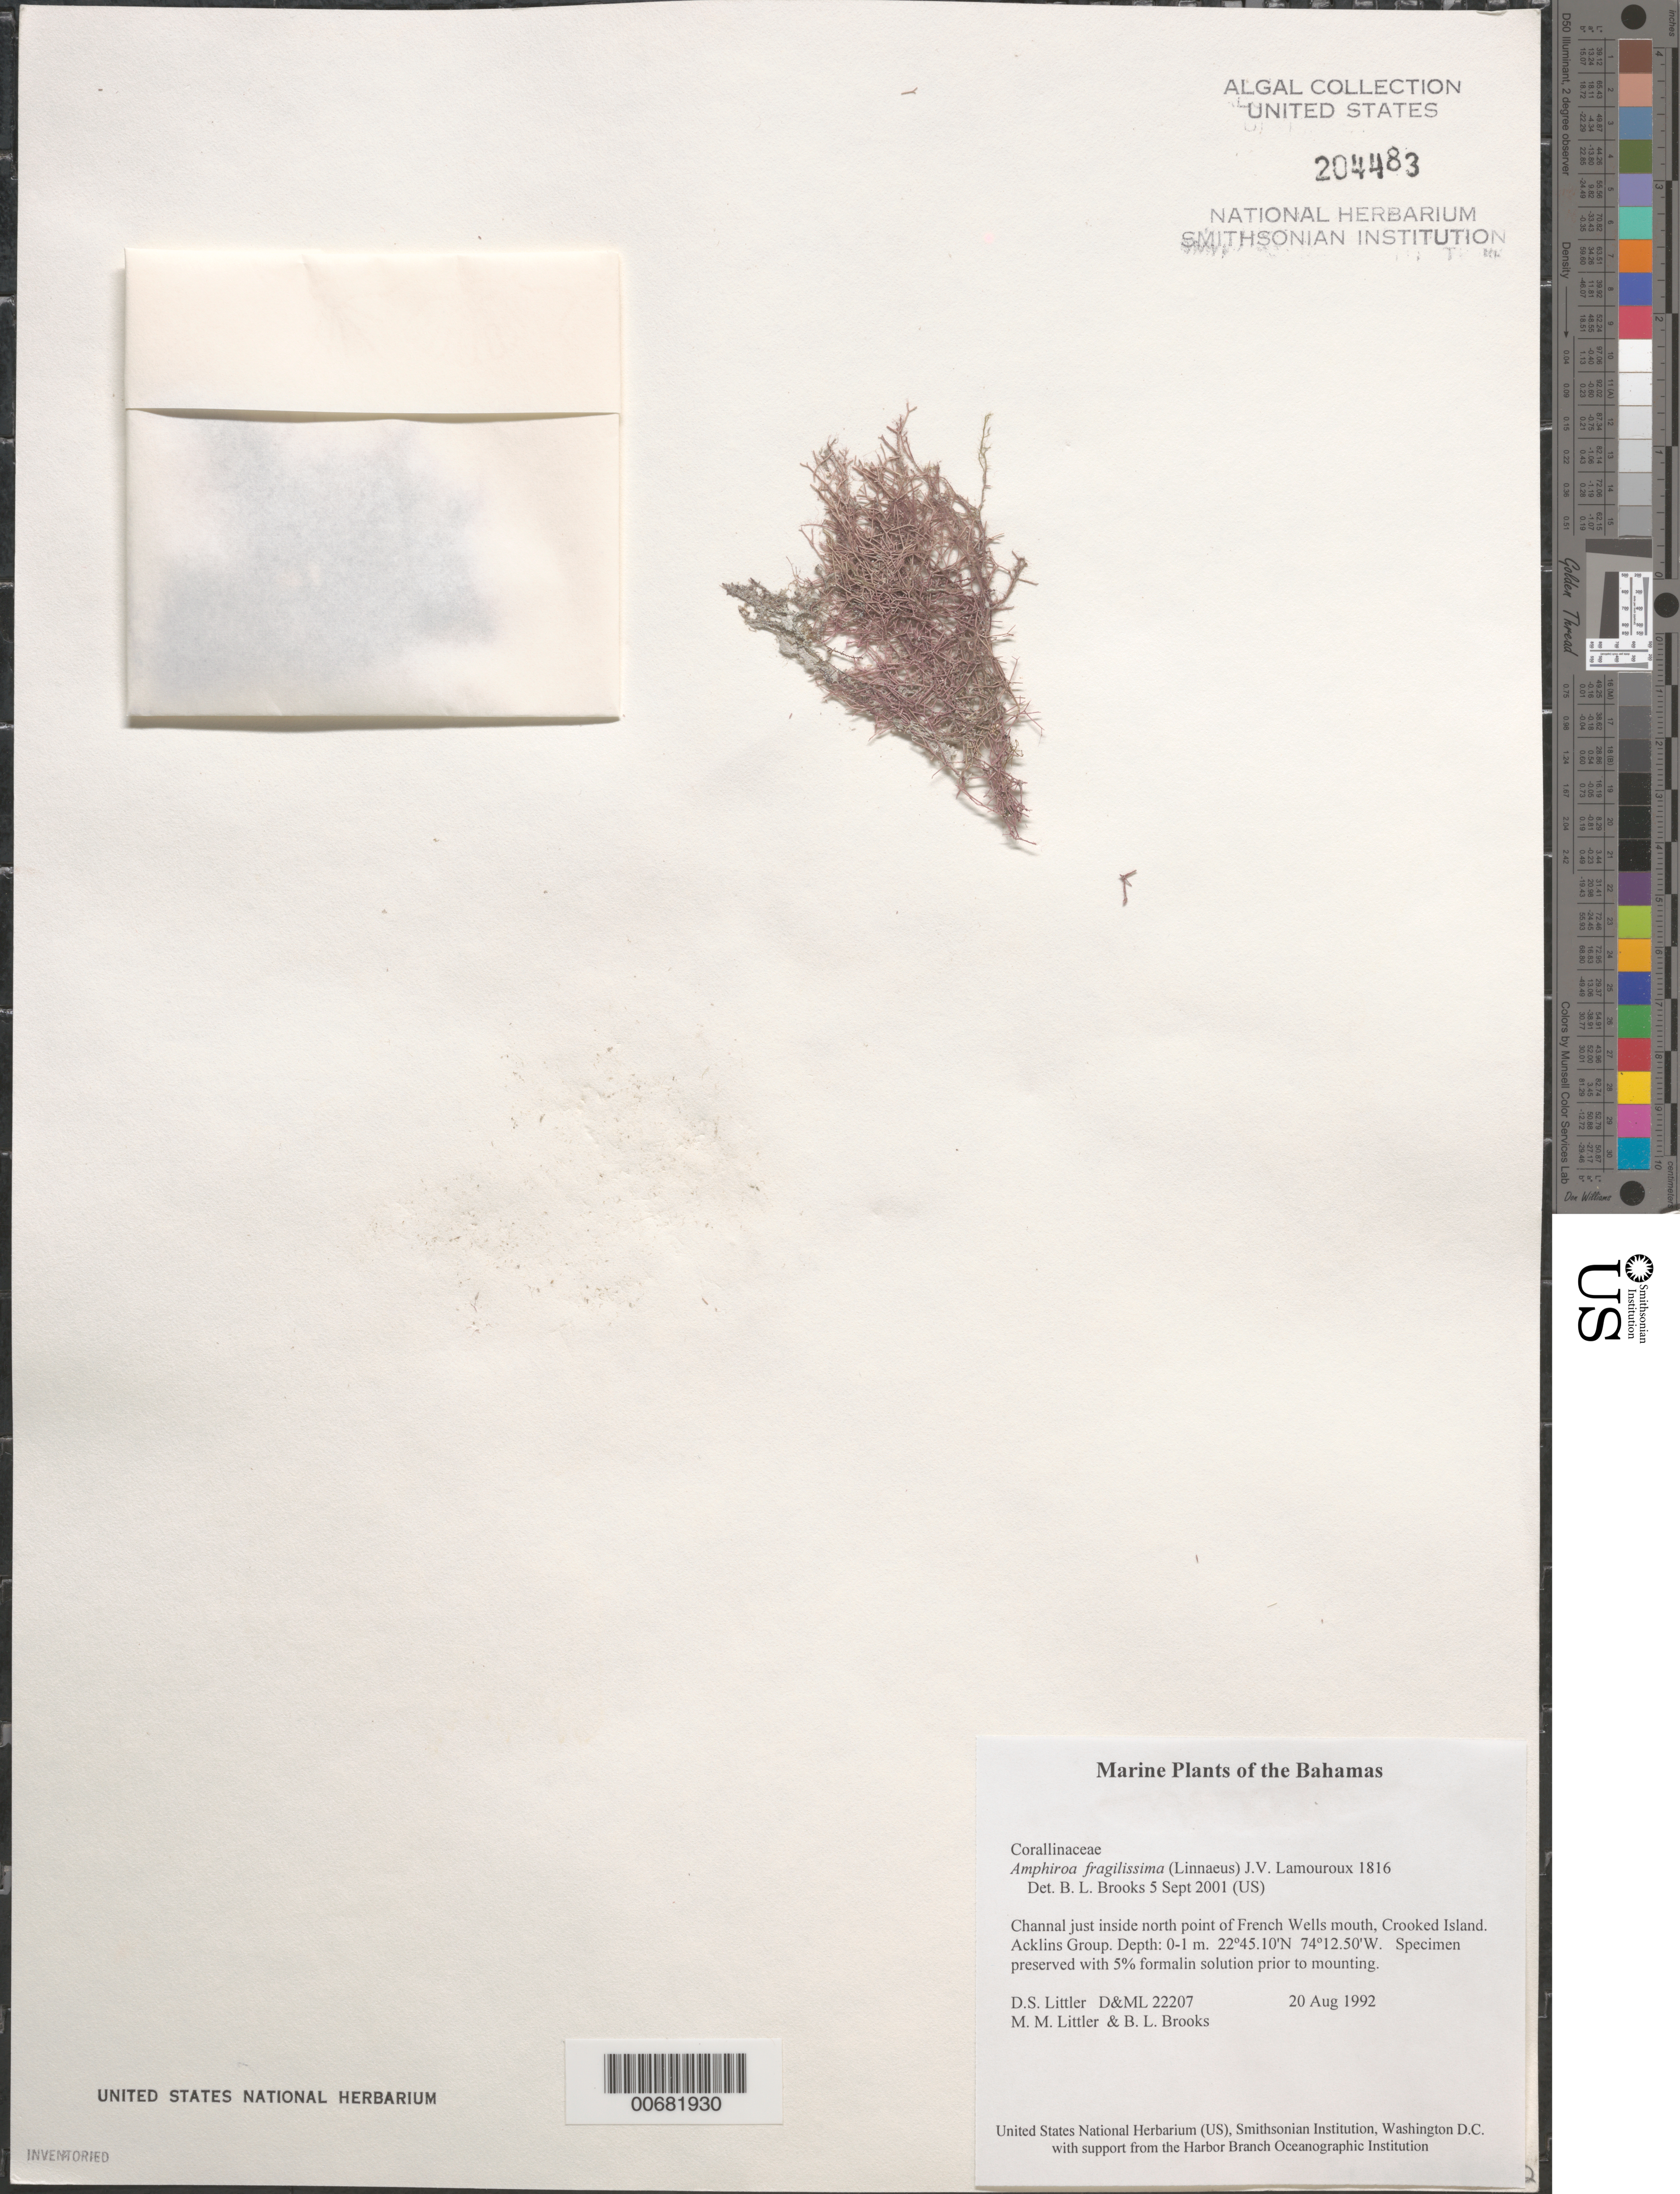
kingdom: Plantae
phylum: Rhodophyta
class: Florideophyceae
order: Corallinales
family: Lithophyllaceae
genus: Amphiroa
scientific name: Amphiroa fragilissima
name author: (L.) J.V.Lamouroux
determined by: Brooks, B. L., (BOT), Smithsonian Institution - National Museum of Natural History (UNITED STATES)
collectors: D. S. Littler, M. M. Littler & B. Brooks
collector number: D&ML 22207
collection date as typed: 20 Aug 1992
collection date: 1992-08-20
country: Bahamas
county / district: Crooked Island District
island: Crooked Island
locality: Channel just inside north point of French Wells mouth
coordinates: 22 45.10' N, 74 12.50' W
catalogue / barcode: US 204483